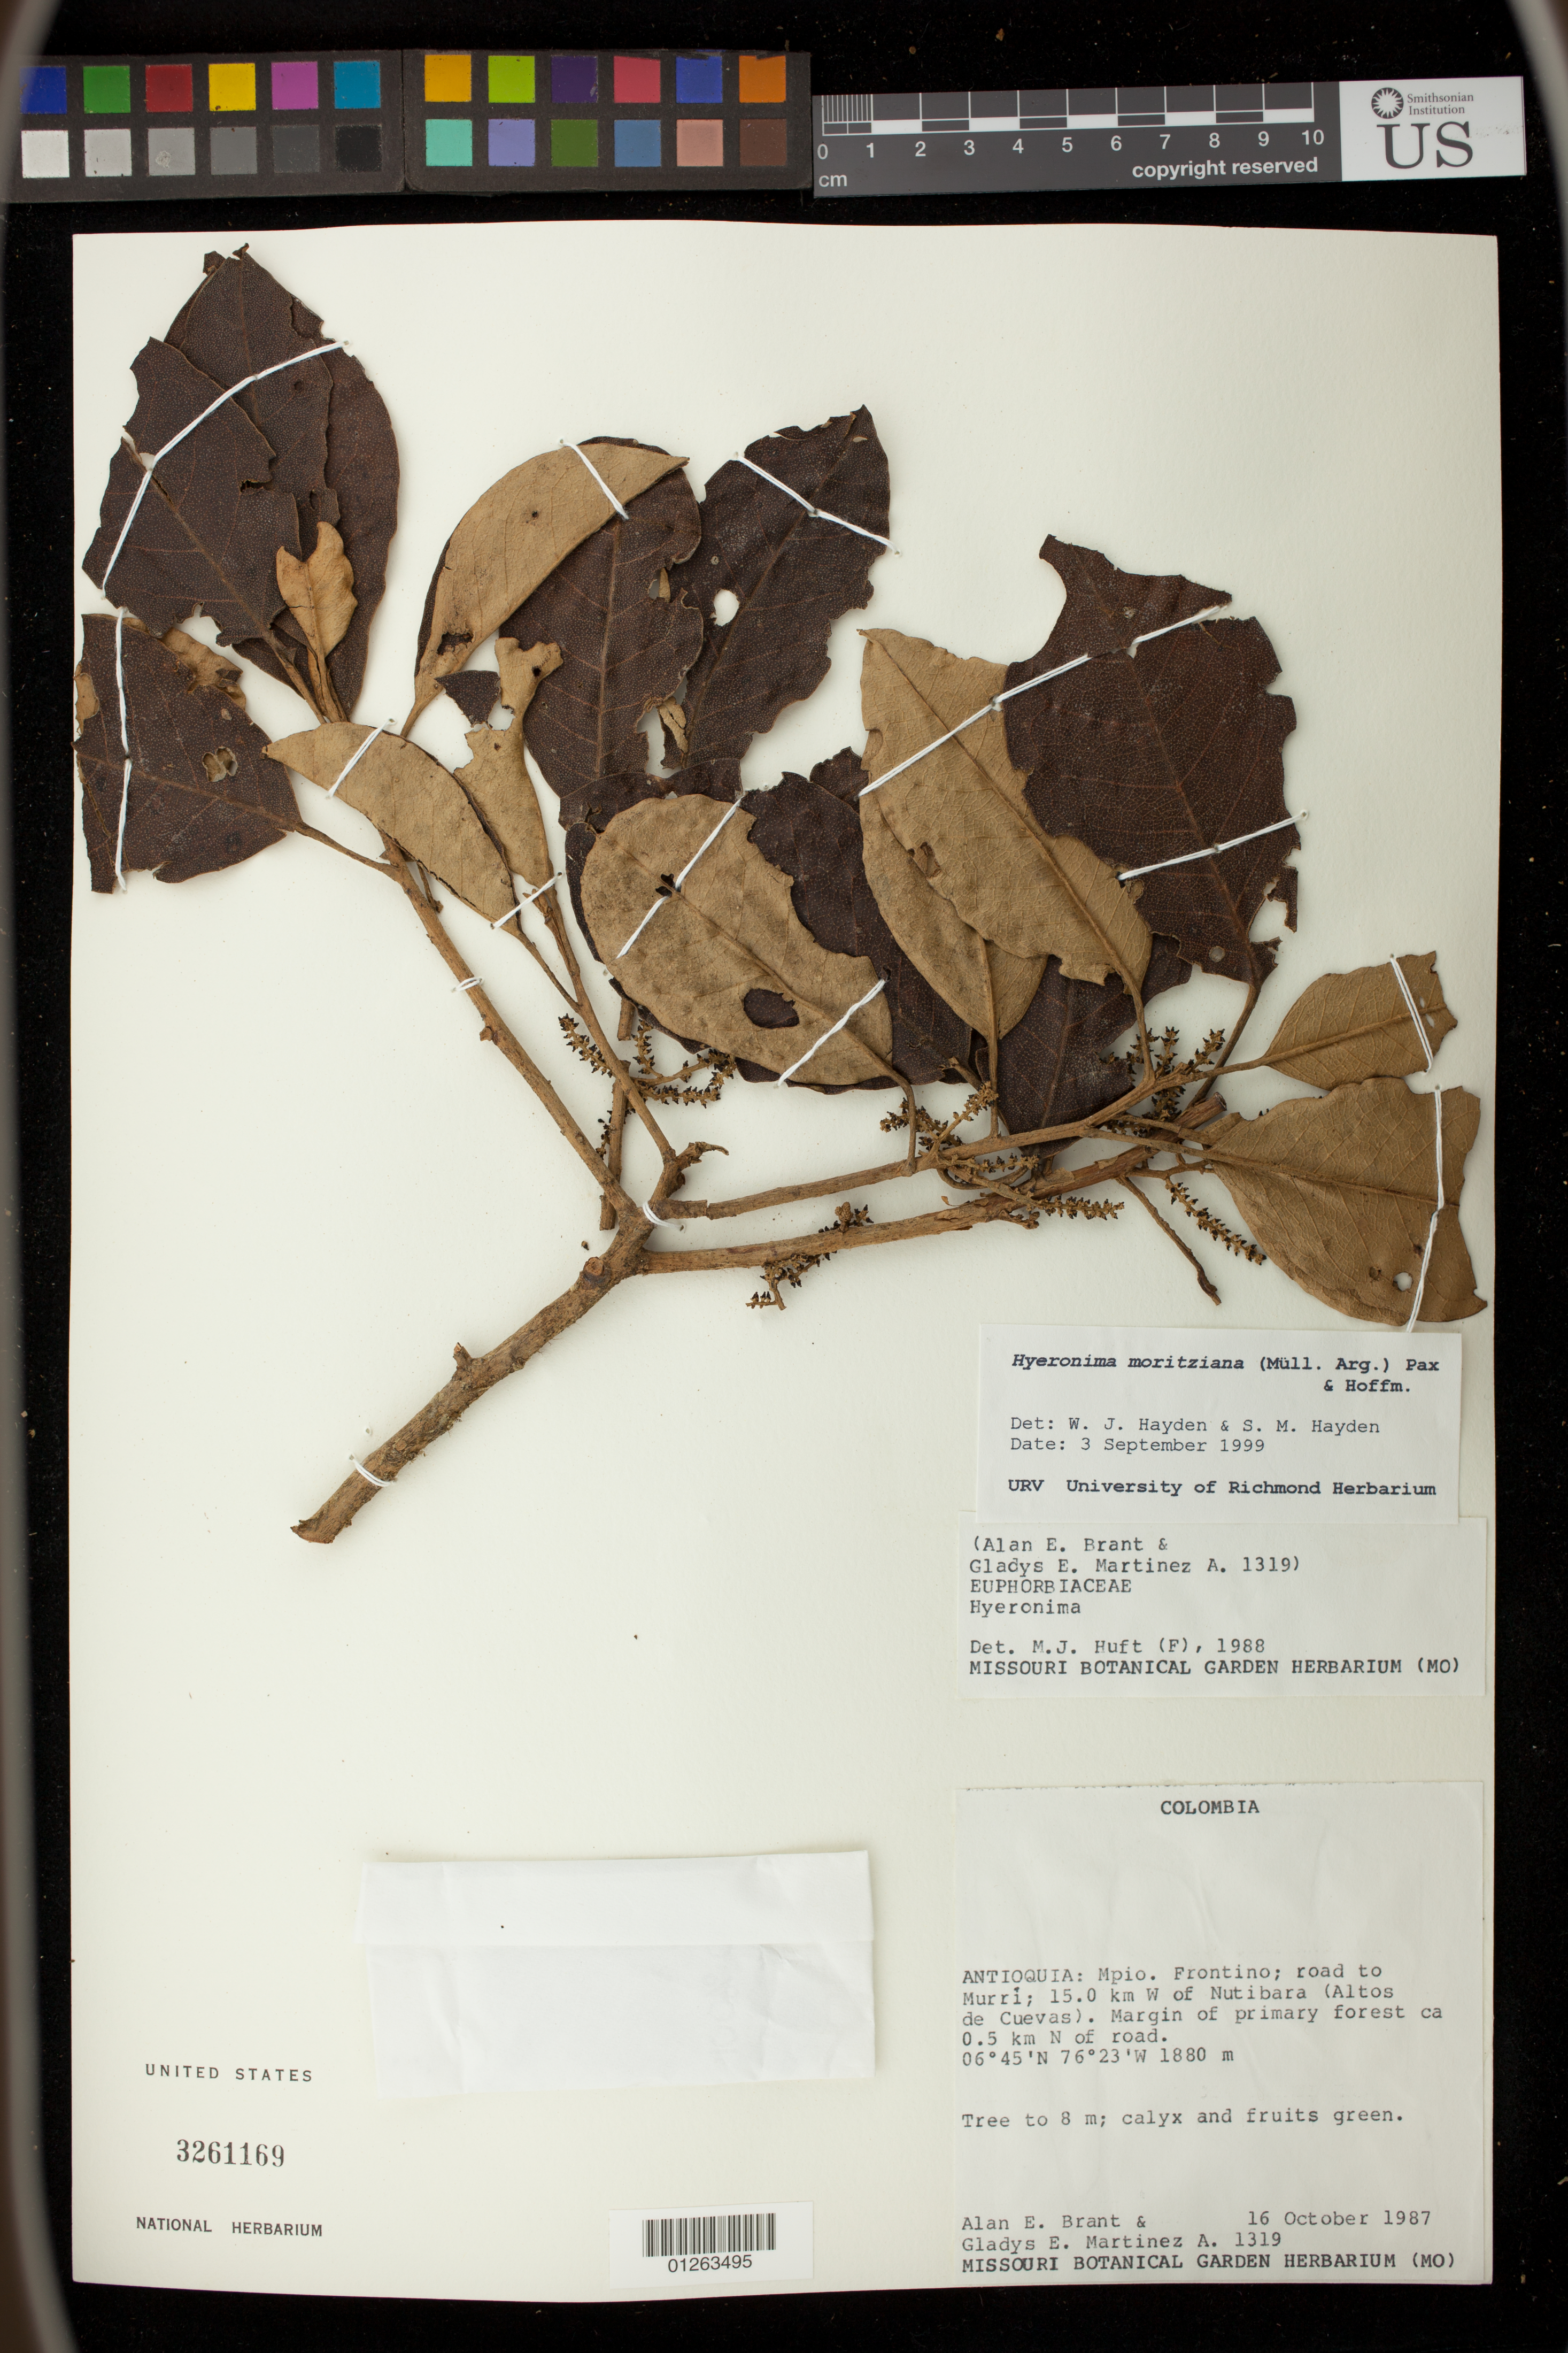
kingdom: Plantae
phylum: Tracheophyta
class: Magnoliopsida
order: Malpighiales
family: Phyllanthaceae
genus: Hieronyma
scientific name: Hieronyma moritziana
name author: (Müll. Arg.) Pax ex K. Hoffm.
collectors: A. Brant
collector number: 1319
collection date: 1987-10-16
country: Colombia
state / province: Antioquia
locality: Mpio. Frontino; road to Murri; 15.0 km W of Nutibara (Altos de Cuevas)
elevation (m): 1881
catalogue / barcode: US 3261169